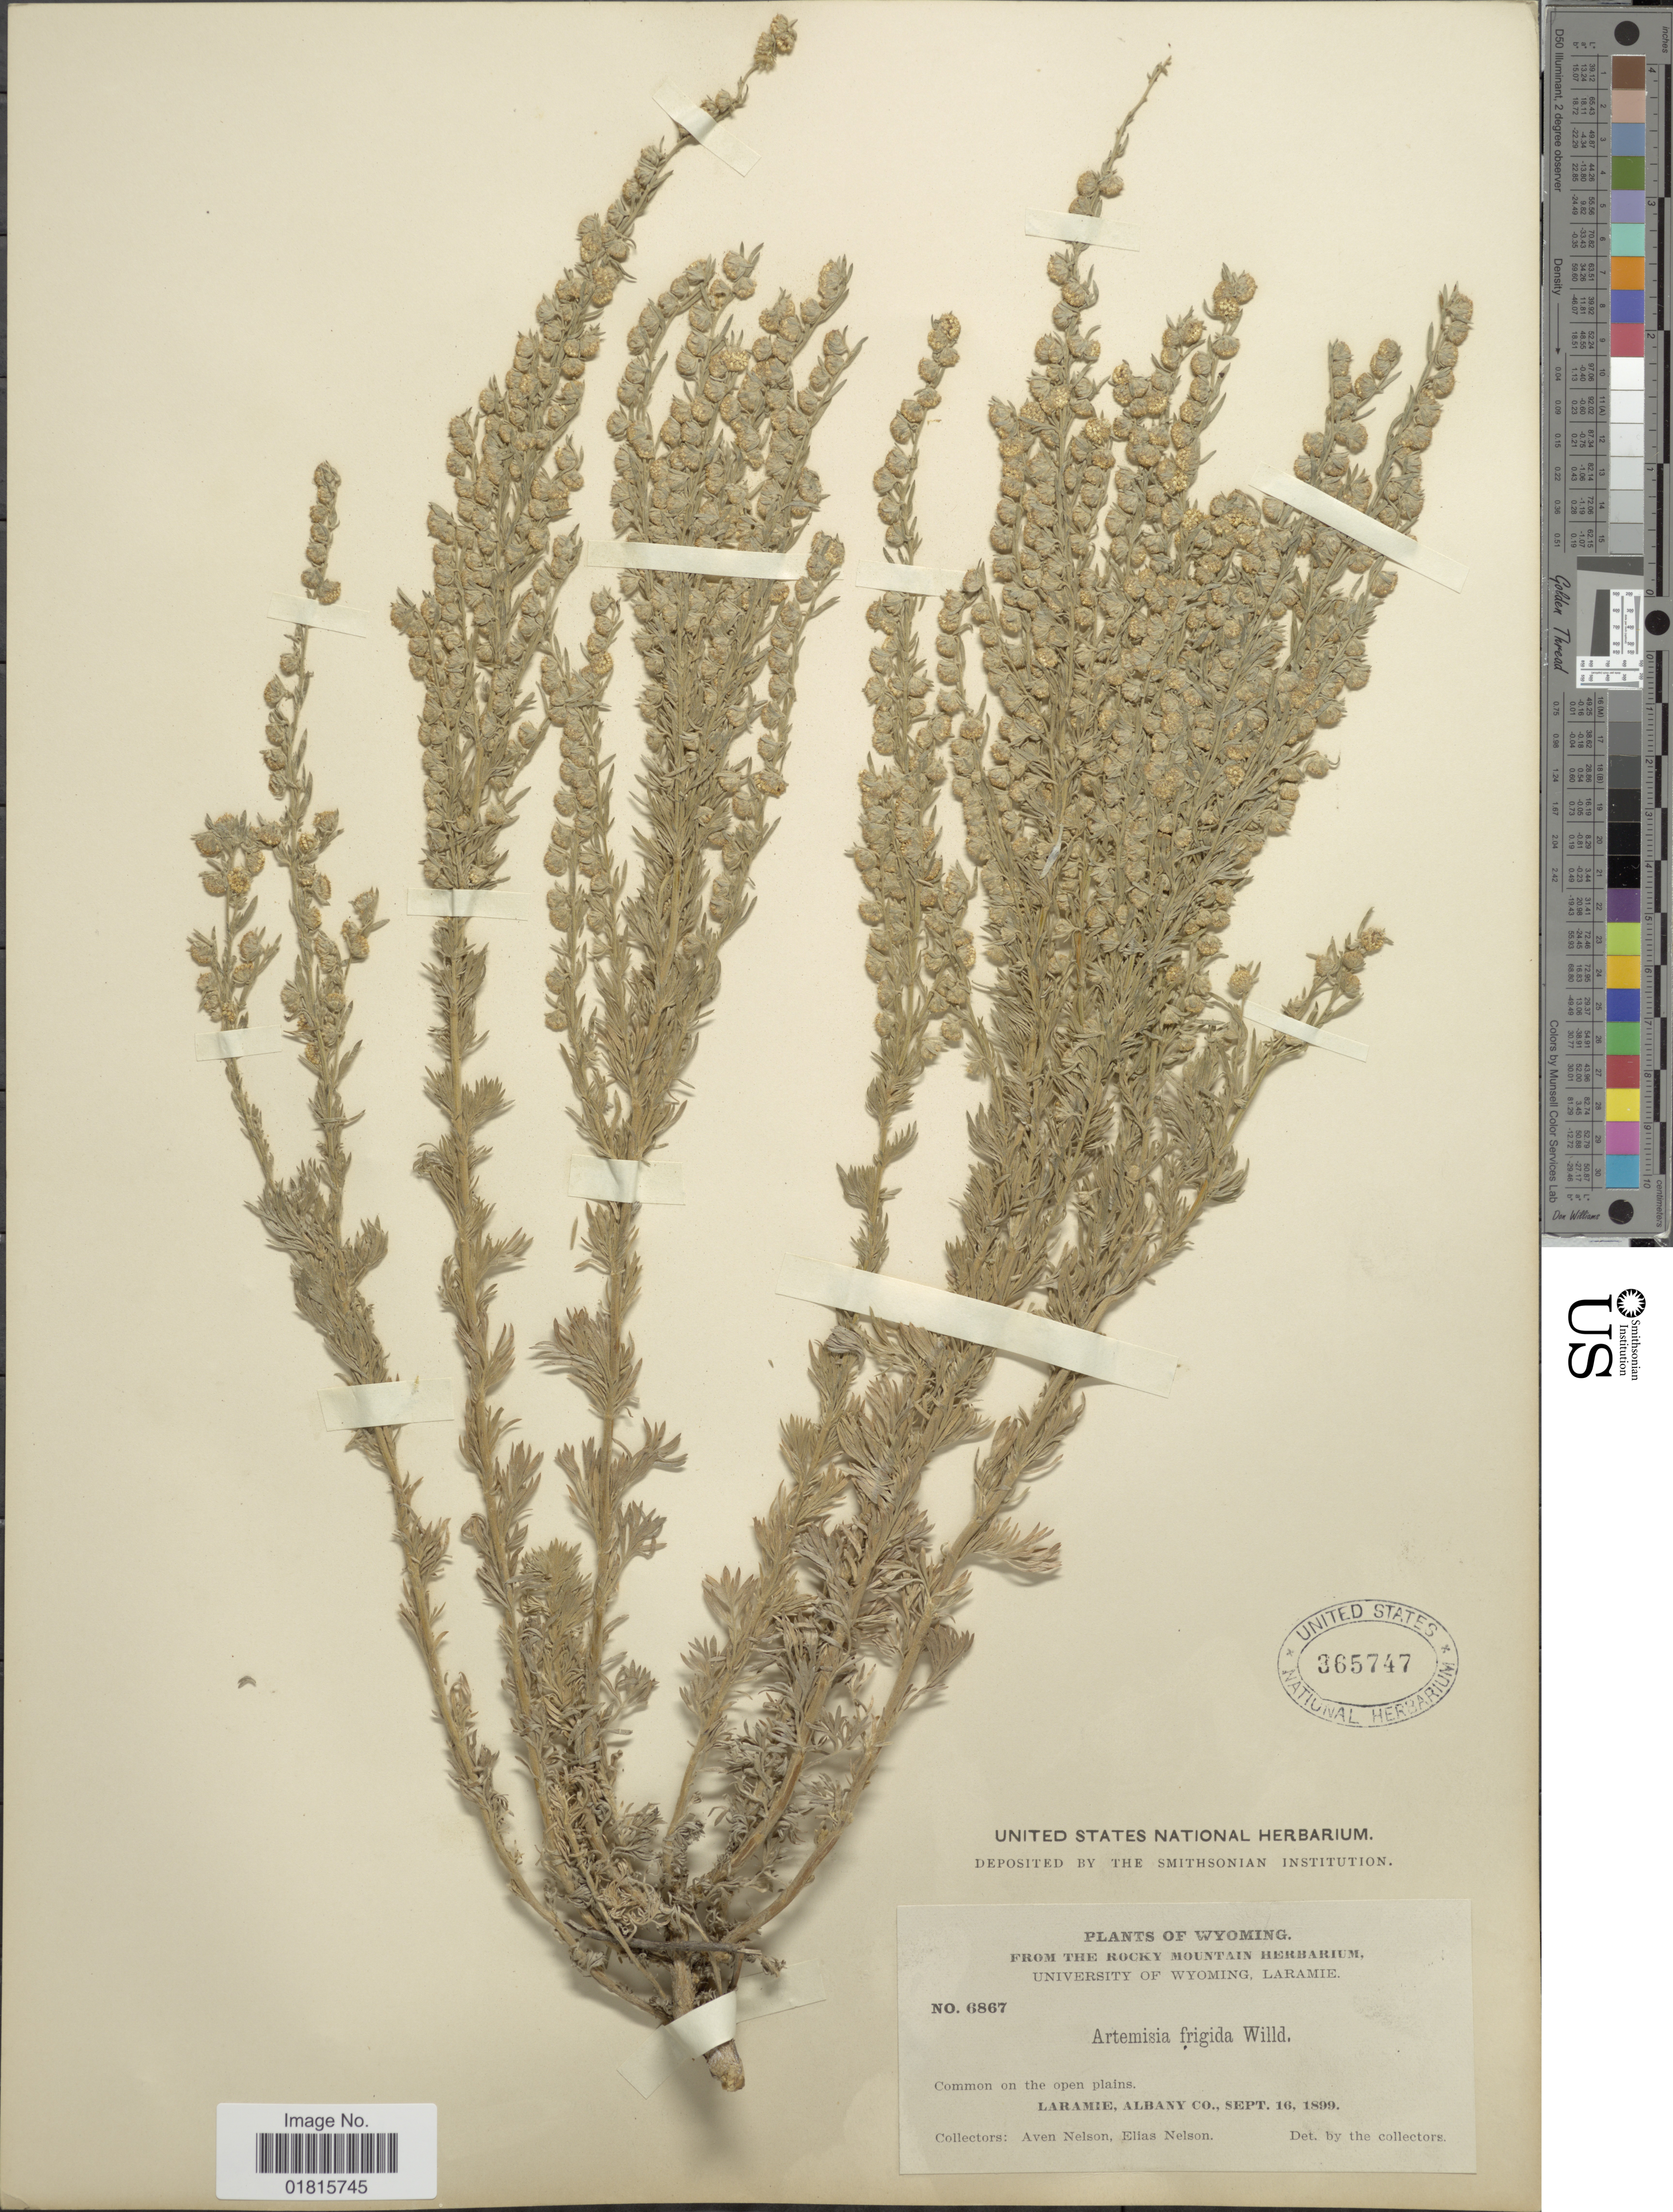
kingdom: Plantae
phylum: Tracheophyta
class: Magnoliopsida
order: Asterales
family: Asteraceae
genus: Artemisia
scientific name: Artemisia frigida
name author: Willd.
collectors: A. Nelson & E. Nelson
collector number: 6867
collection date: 1899-09-16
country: United States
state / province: Wyoming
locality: Laramie, Albany Co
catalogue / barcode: US 365747